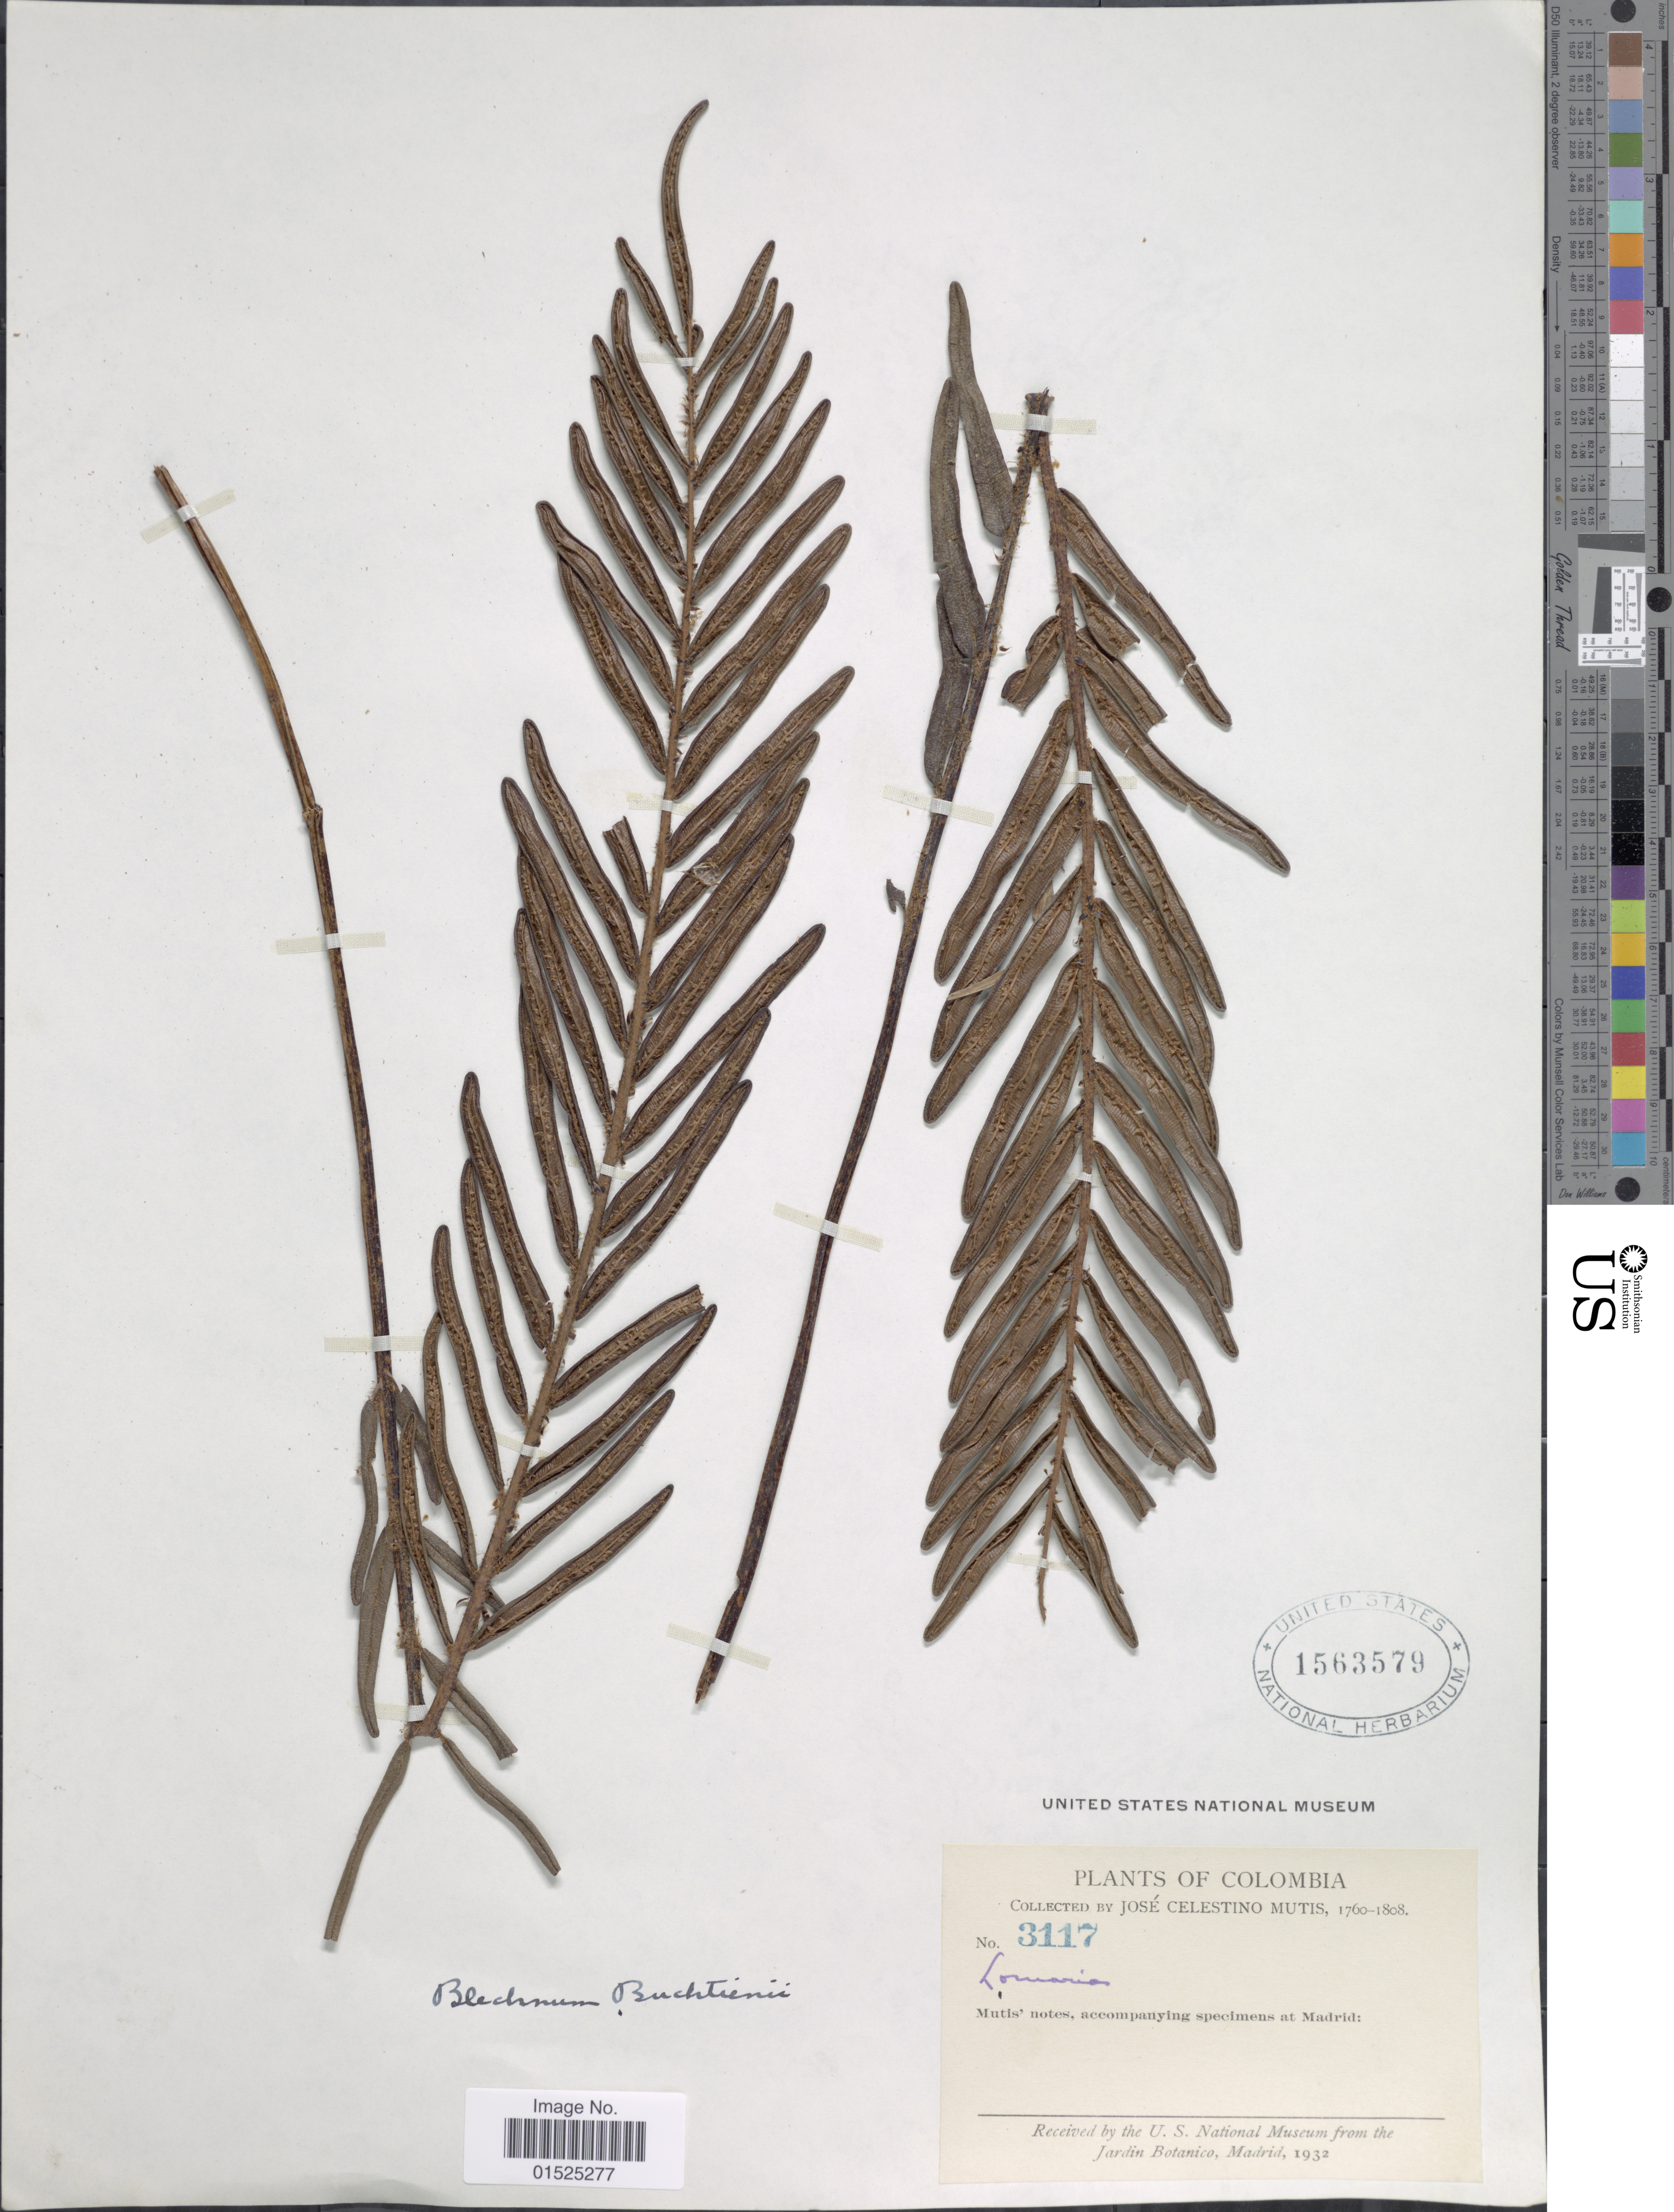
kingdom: Plantae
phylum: Tracheophyta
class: Polypodiopsida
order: Polypodiales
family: Blechnaceae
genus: Blechnum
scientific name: Blechnum auratum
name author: (Fée) R.M. Tryon & Stolze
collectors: J. C. B. Mutis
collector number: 3117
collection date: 1760/1808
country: Colombia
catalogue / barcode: US 1563579